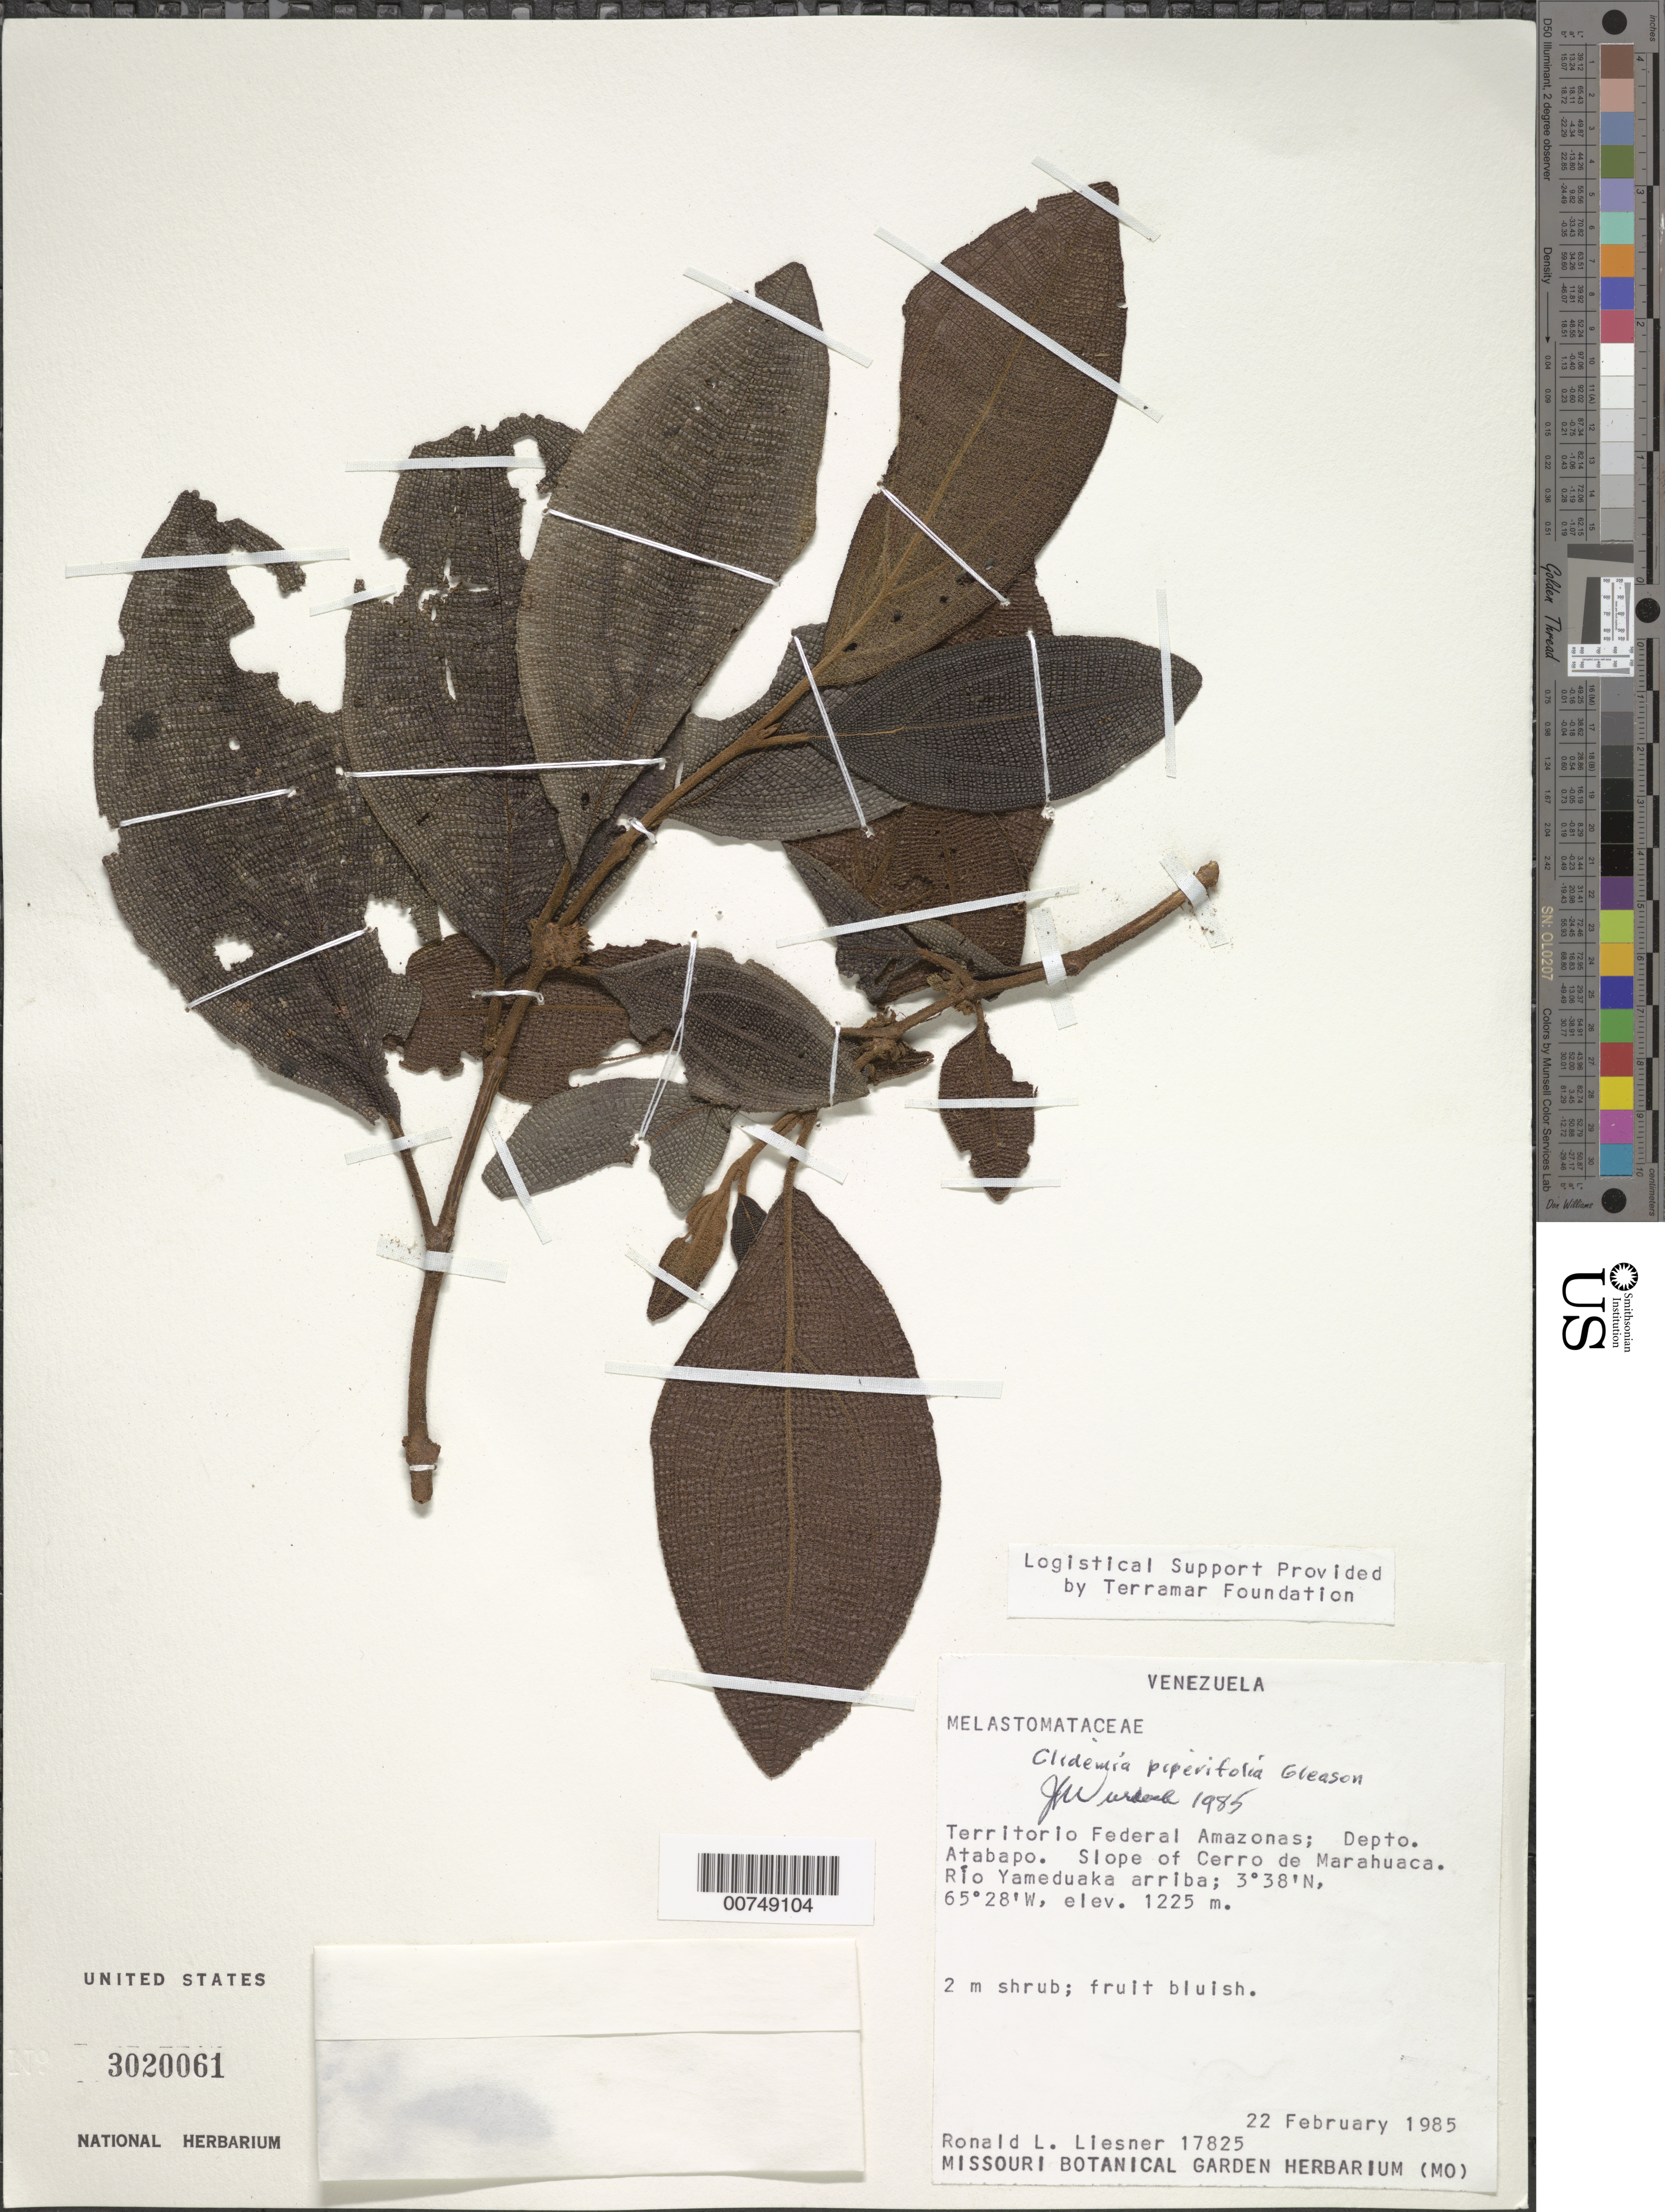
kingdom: Plantae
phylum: Tracheophyta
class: Magnoliopsida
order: Myrtales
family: Melastomataceae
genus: Clidemia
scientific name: Clidemia piperifolia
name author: Gleason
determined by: Wurdack, John J., (US), US (UNITED STATES)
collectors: R. L. Liesner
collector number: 17825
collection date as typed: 22-Feb-85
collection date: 1985-02-22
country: Venezuela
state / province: Amazonas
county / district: Atabapo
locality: Cerro de Marahuaca slope, Río Yameduaka arriba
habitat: Slope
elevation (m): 1225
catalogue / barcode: US 3020061